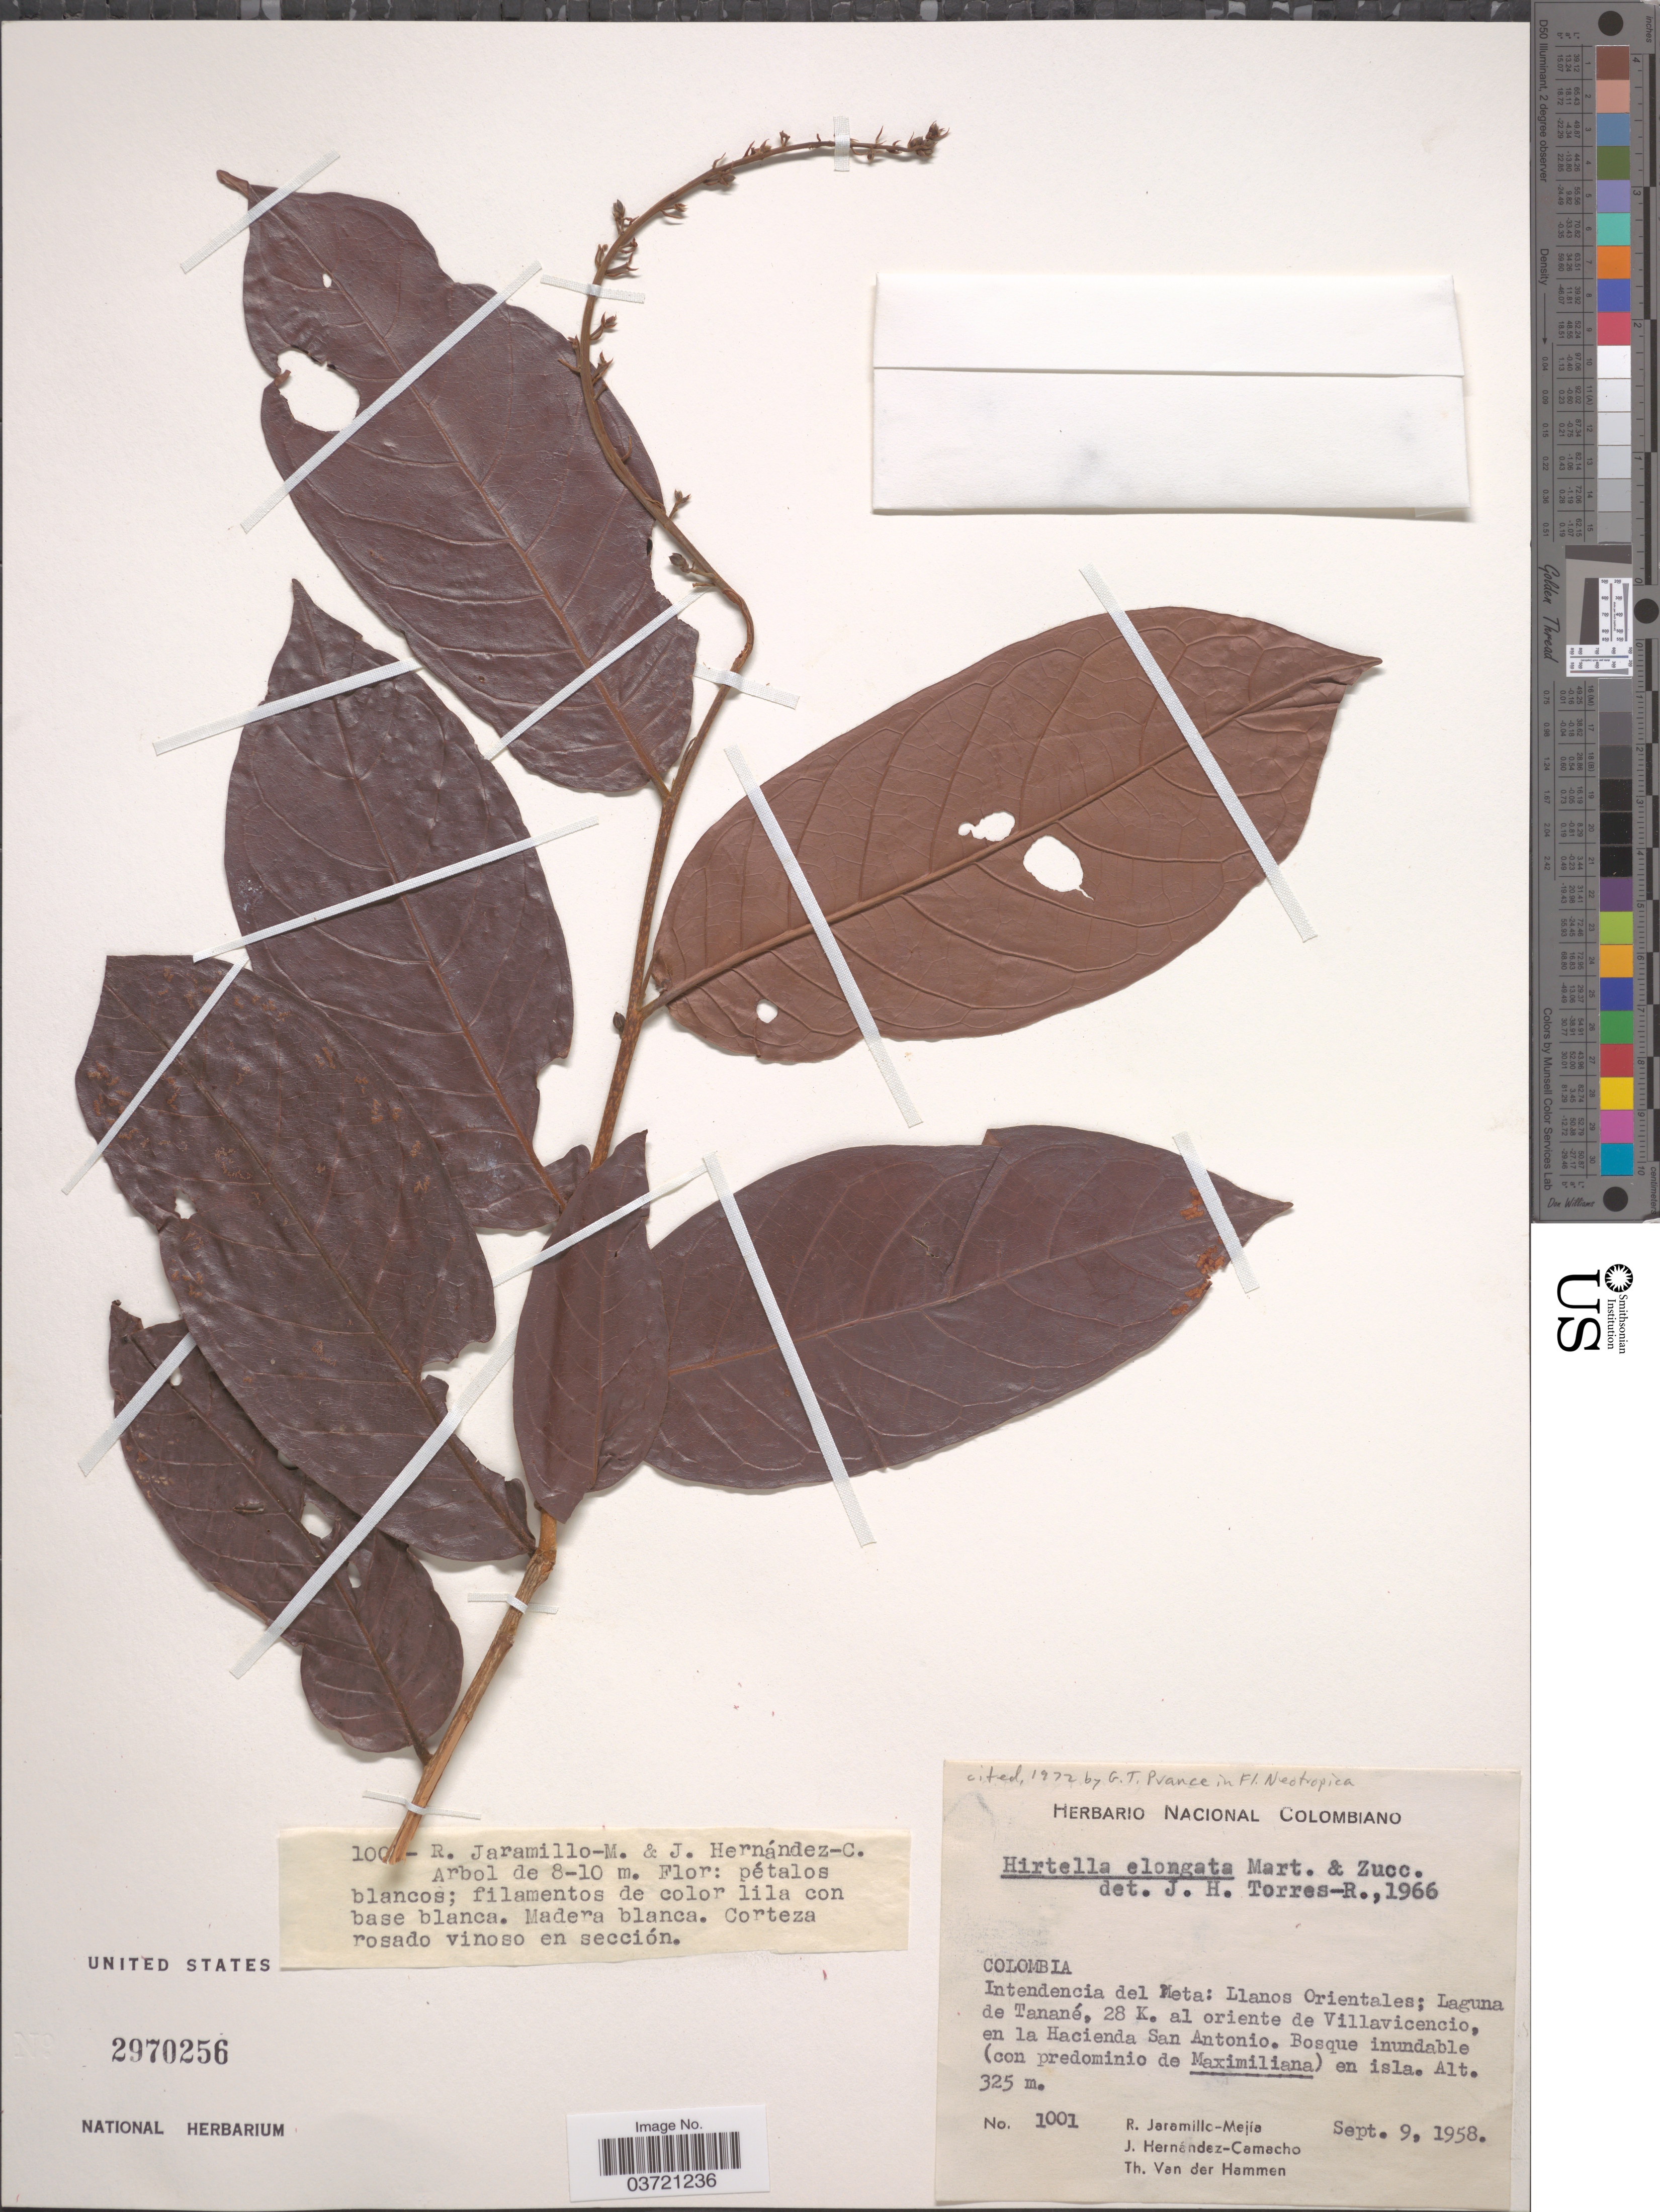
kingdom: Plantae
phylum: Tracheophyta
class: Magnoliopsida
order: Malpighiales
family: Chrysobalanaceae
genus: Hirtella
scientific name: Hirtella elongata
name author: Mart. & Zucc.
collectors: R. Jaramillo M., J. Hernandez Camacho & T. Van der Hammen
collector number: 1001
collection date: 1958-09-09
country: Colombia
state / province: Meta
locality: Intendencia del Meta: Llanos Orientales; Laguna de Tanané, 28 K. al oriente de Villavicencio, en la Hacienda San Antonio.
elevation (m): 325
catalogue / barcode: US 2970256